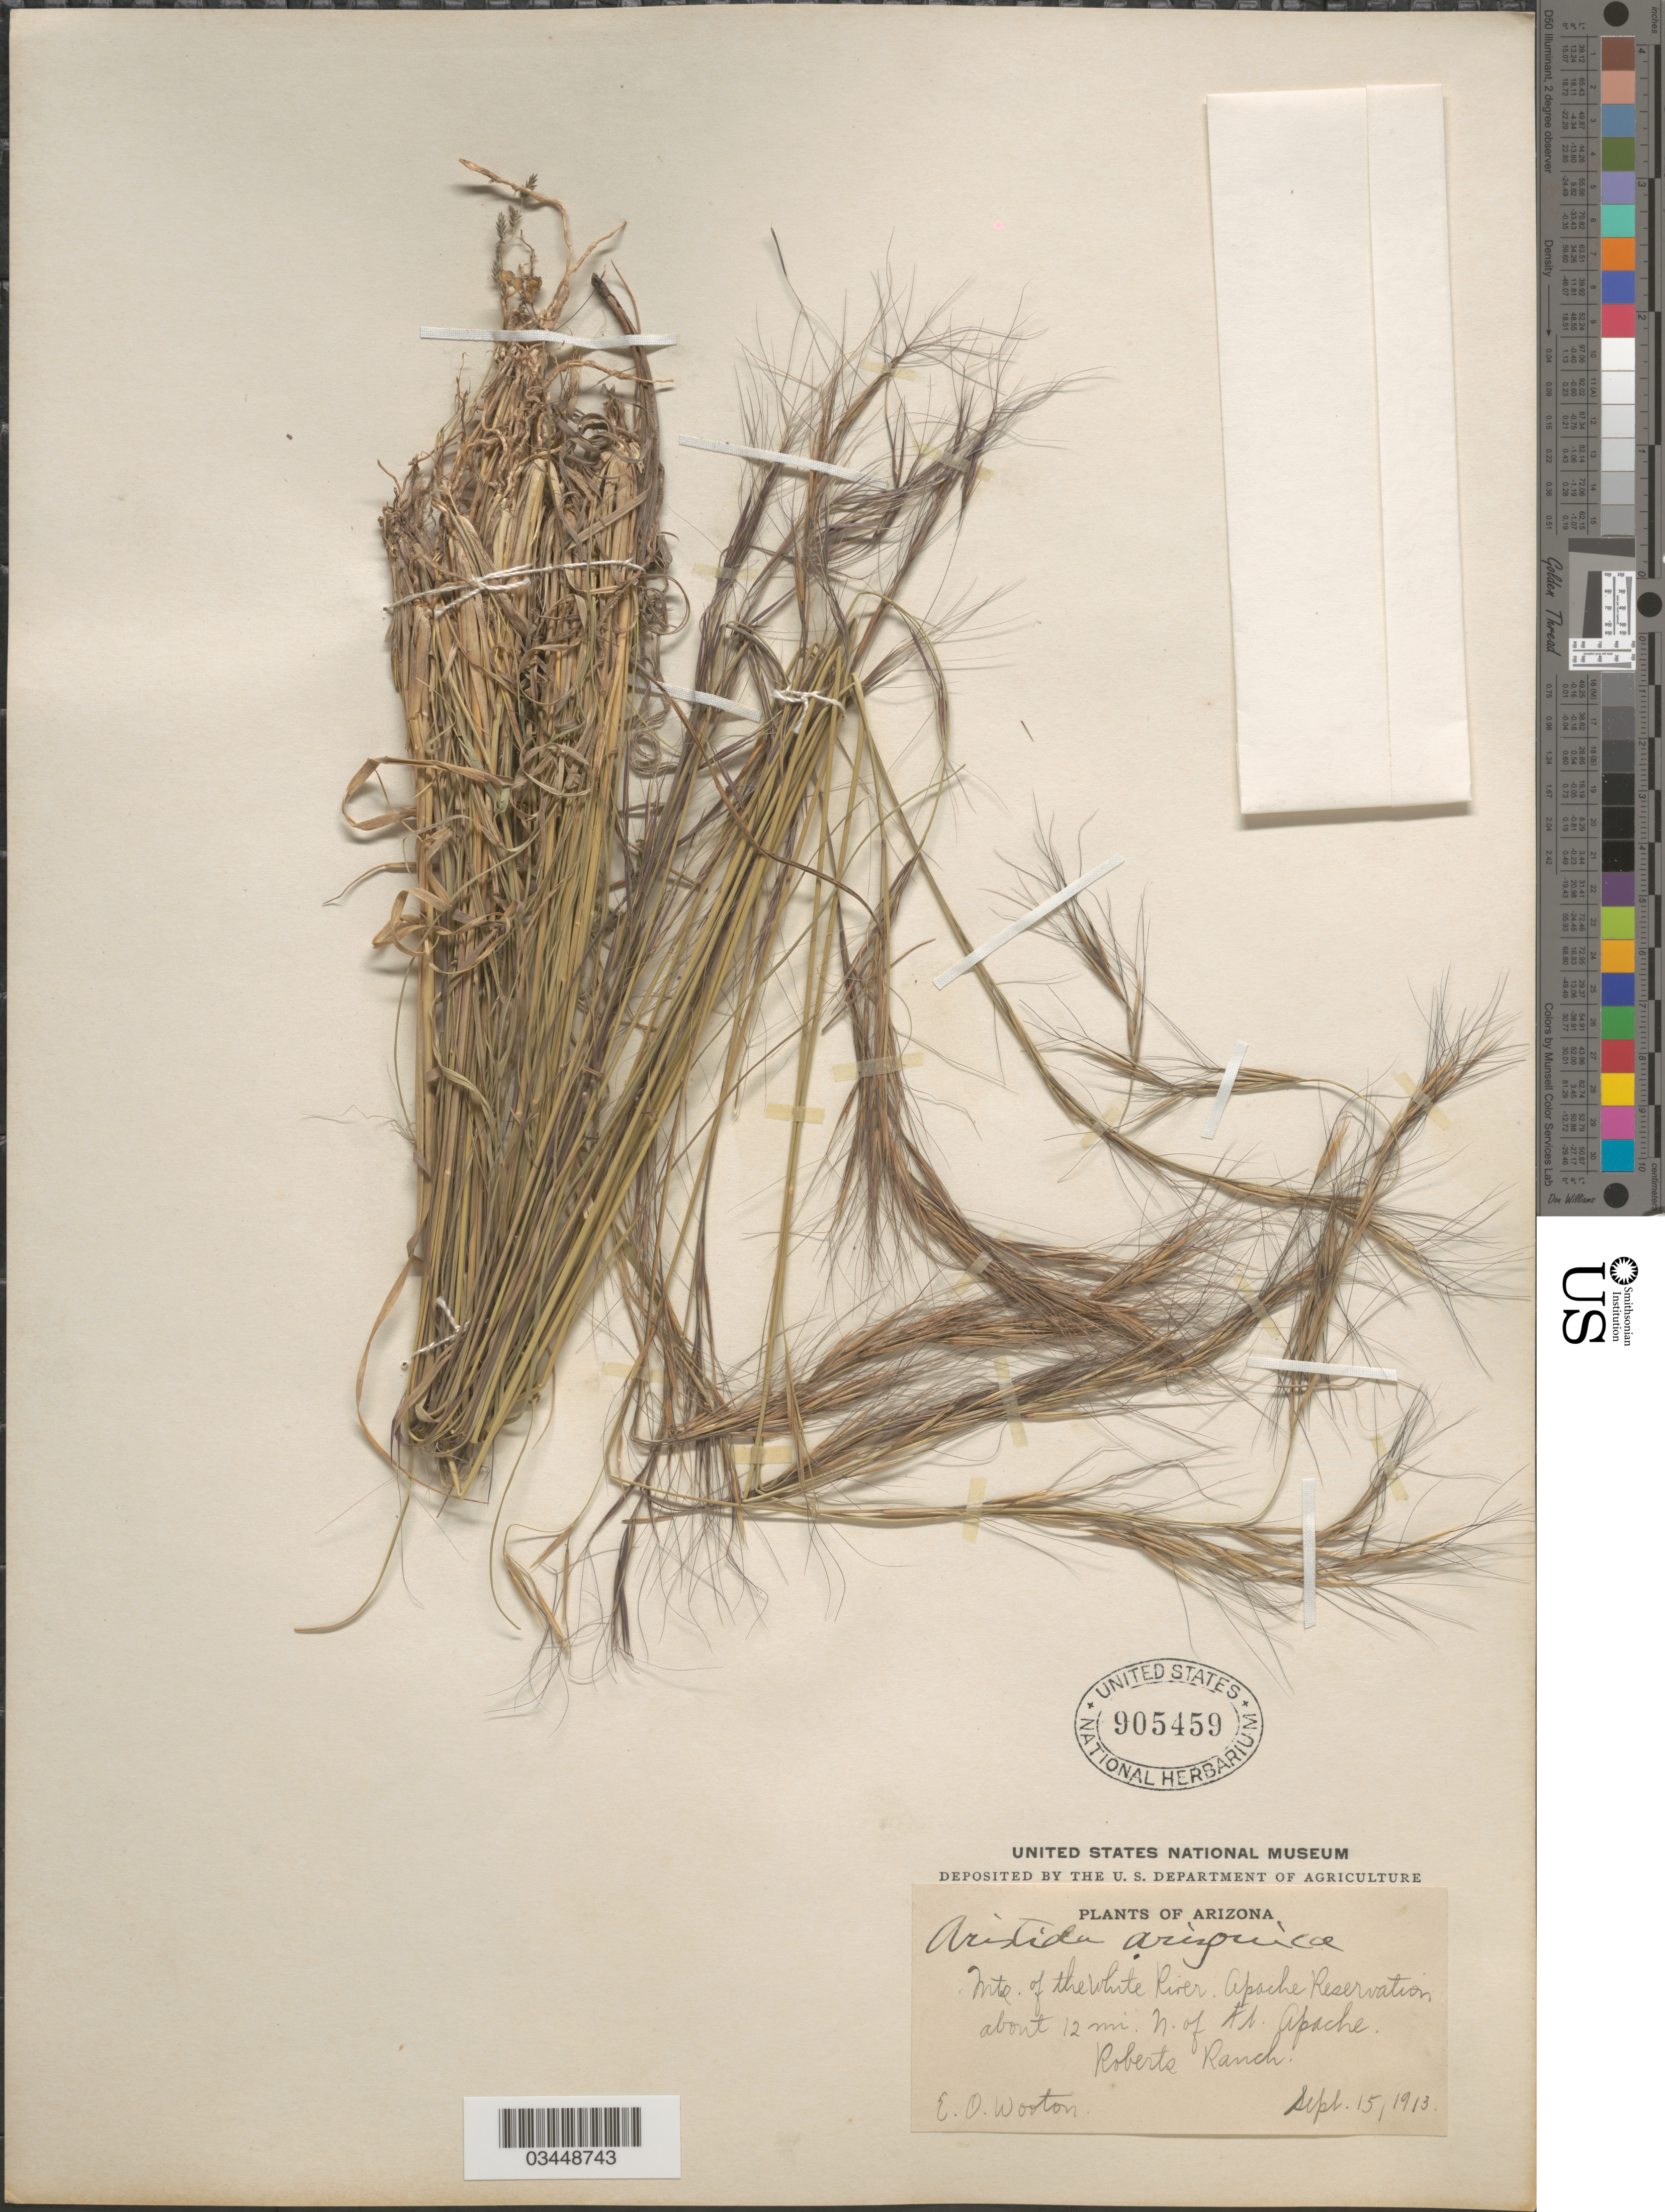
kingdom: Plantae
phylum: Tracheophyta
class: Liliopsida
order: Poales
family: Poaceae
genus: Aristida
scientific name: Aristida arizonica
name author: Vasey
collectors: E. O. Wooton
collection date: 1913-09-15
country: United States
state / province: Arizona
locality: Mts. of the White River. Apache Reservation about 12 mi. N. of Ft. Apache. Roberts Ranch.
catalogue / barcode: US 905459